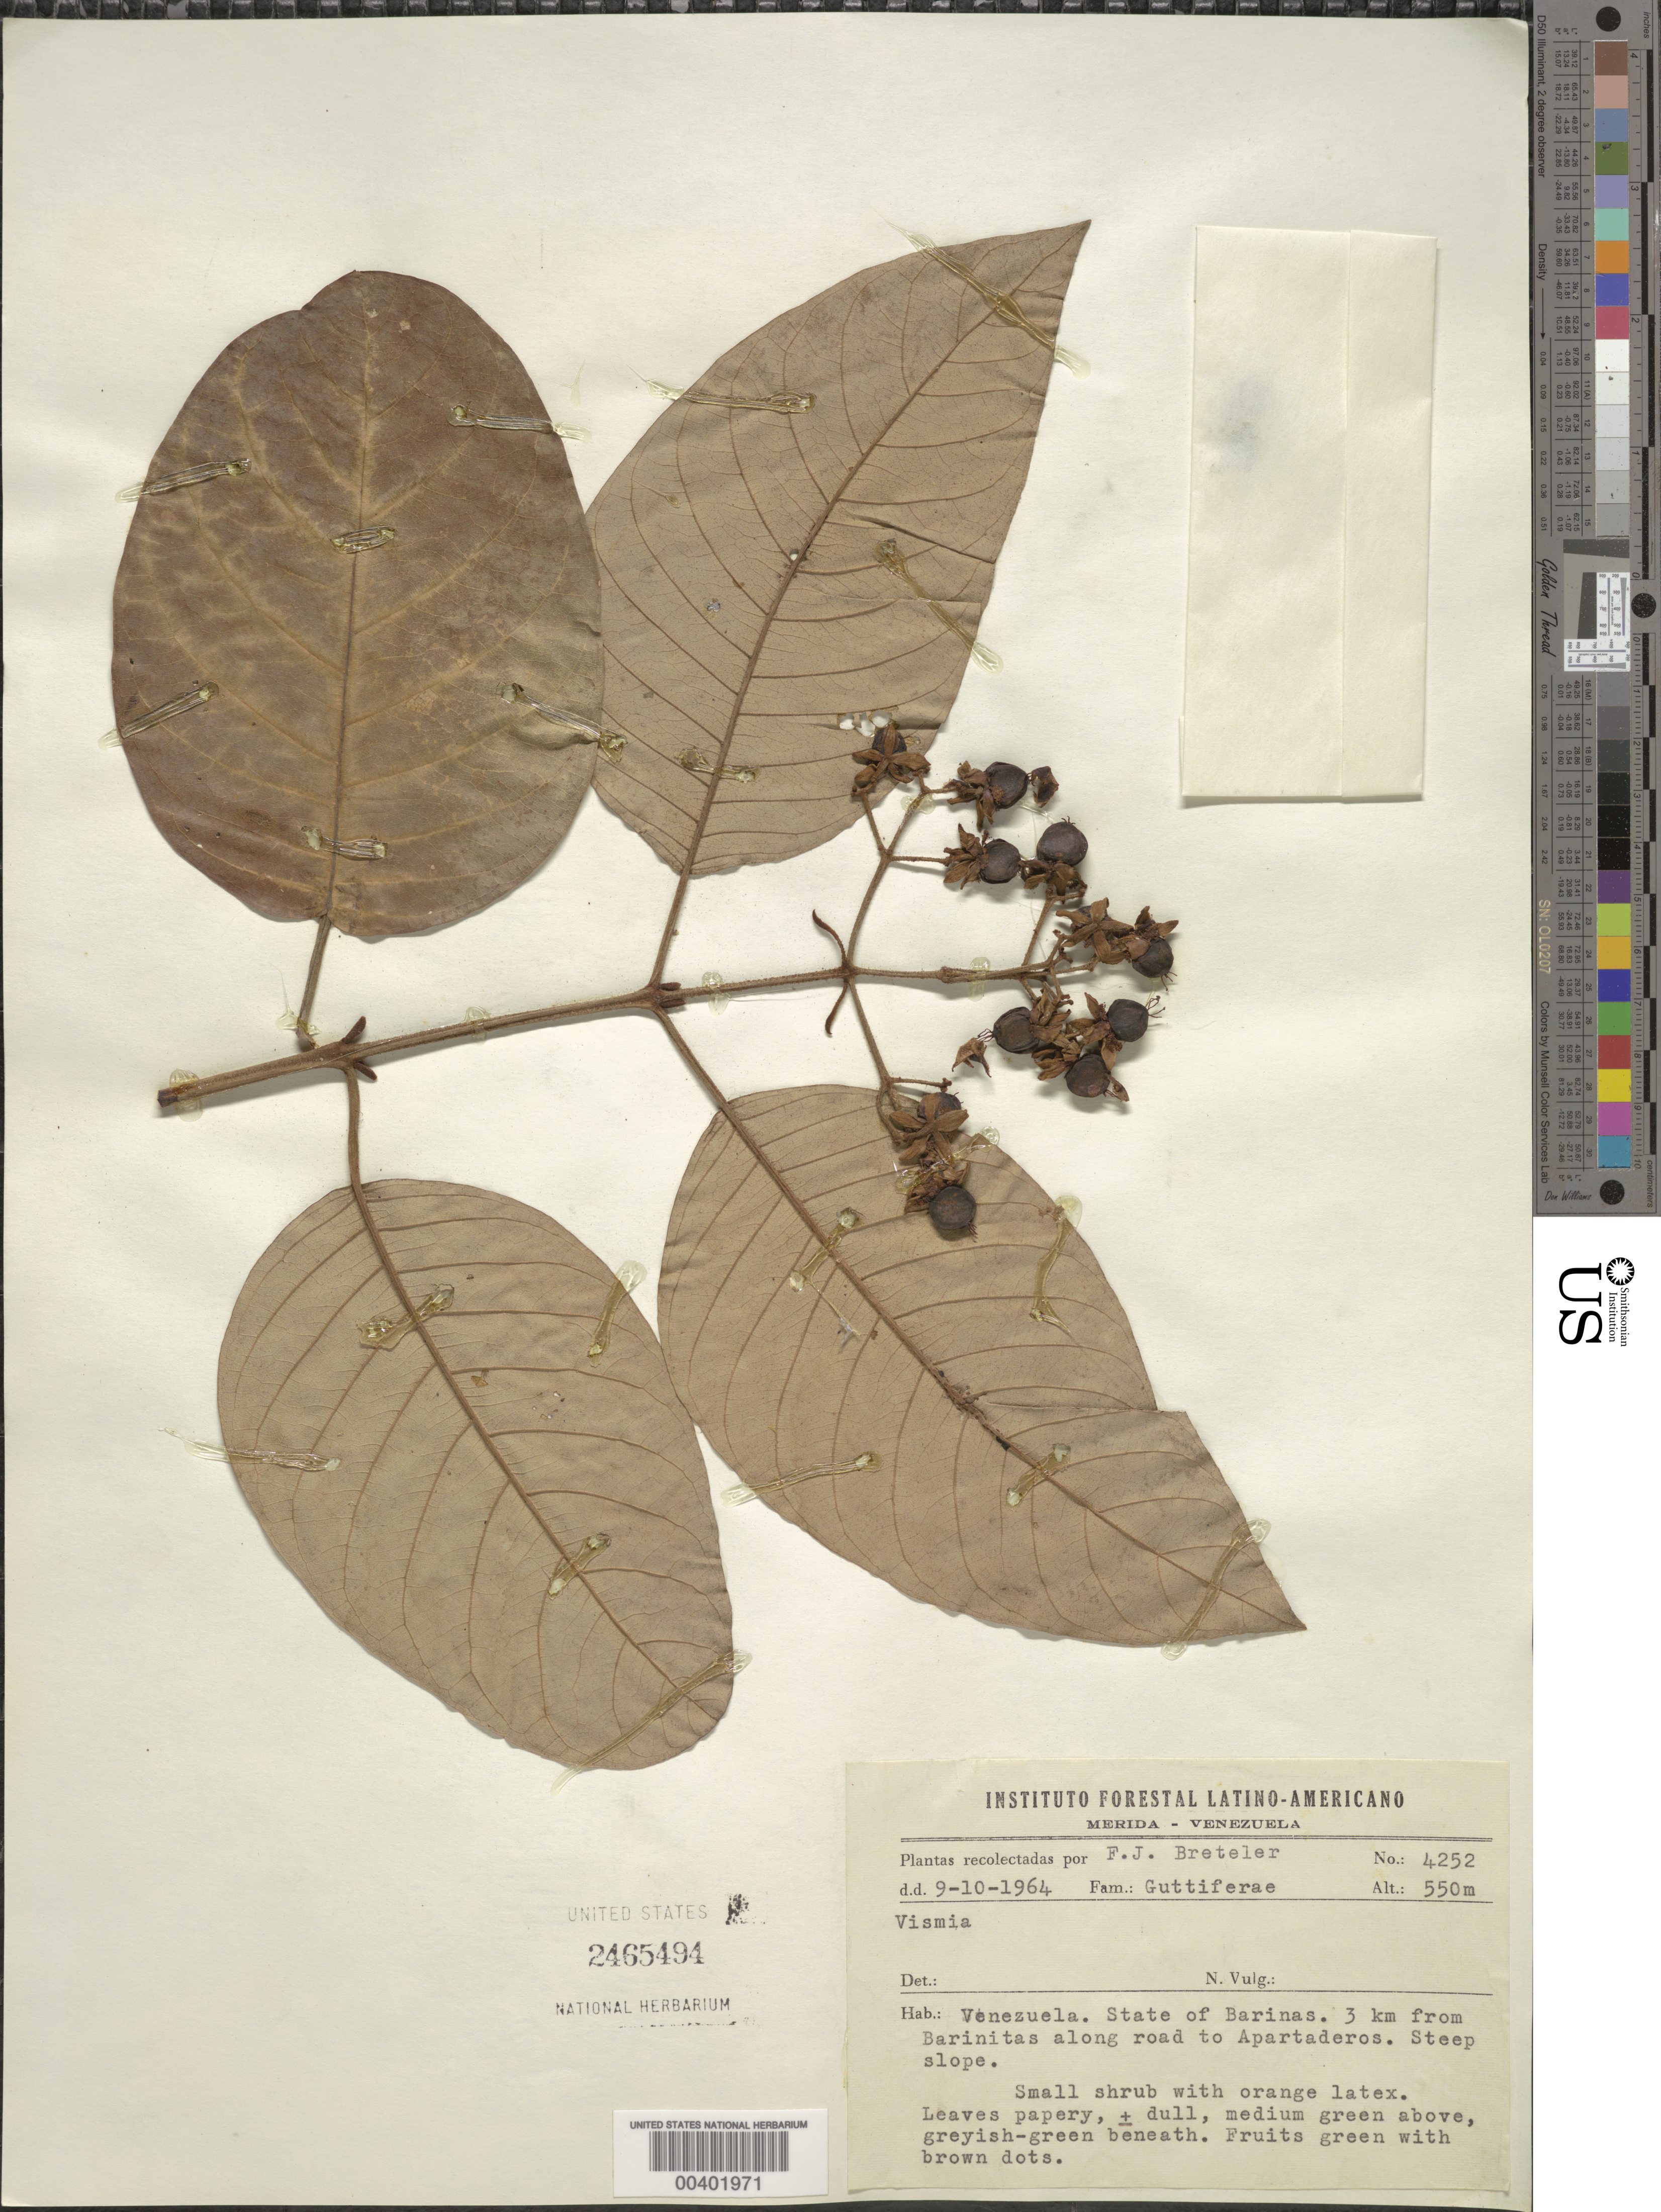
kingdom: Plantae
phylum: Tracheophyta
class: Magnoliopsida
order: Malpighiales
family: Hypericaceae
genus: Vismia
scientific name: Vismia sp.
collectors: F. J. Breteler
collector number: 4252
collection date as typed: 09 Oct 1964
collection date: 1964-10-09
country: Venezuela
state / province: Barinas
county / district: Bolívar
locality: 3 km. from Barinitas along road to Apartaderos. Barinitas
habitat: Steep slope.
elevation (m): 550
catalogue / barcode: US 2465494